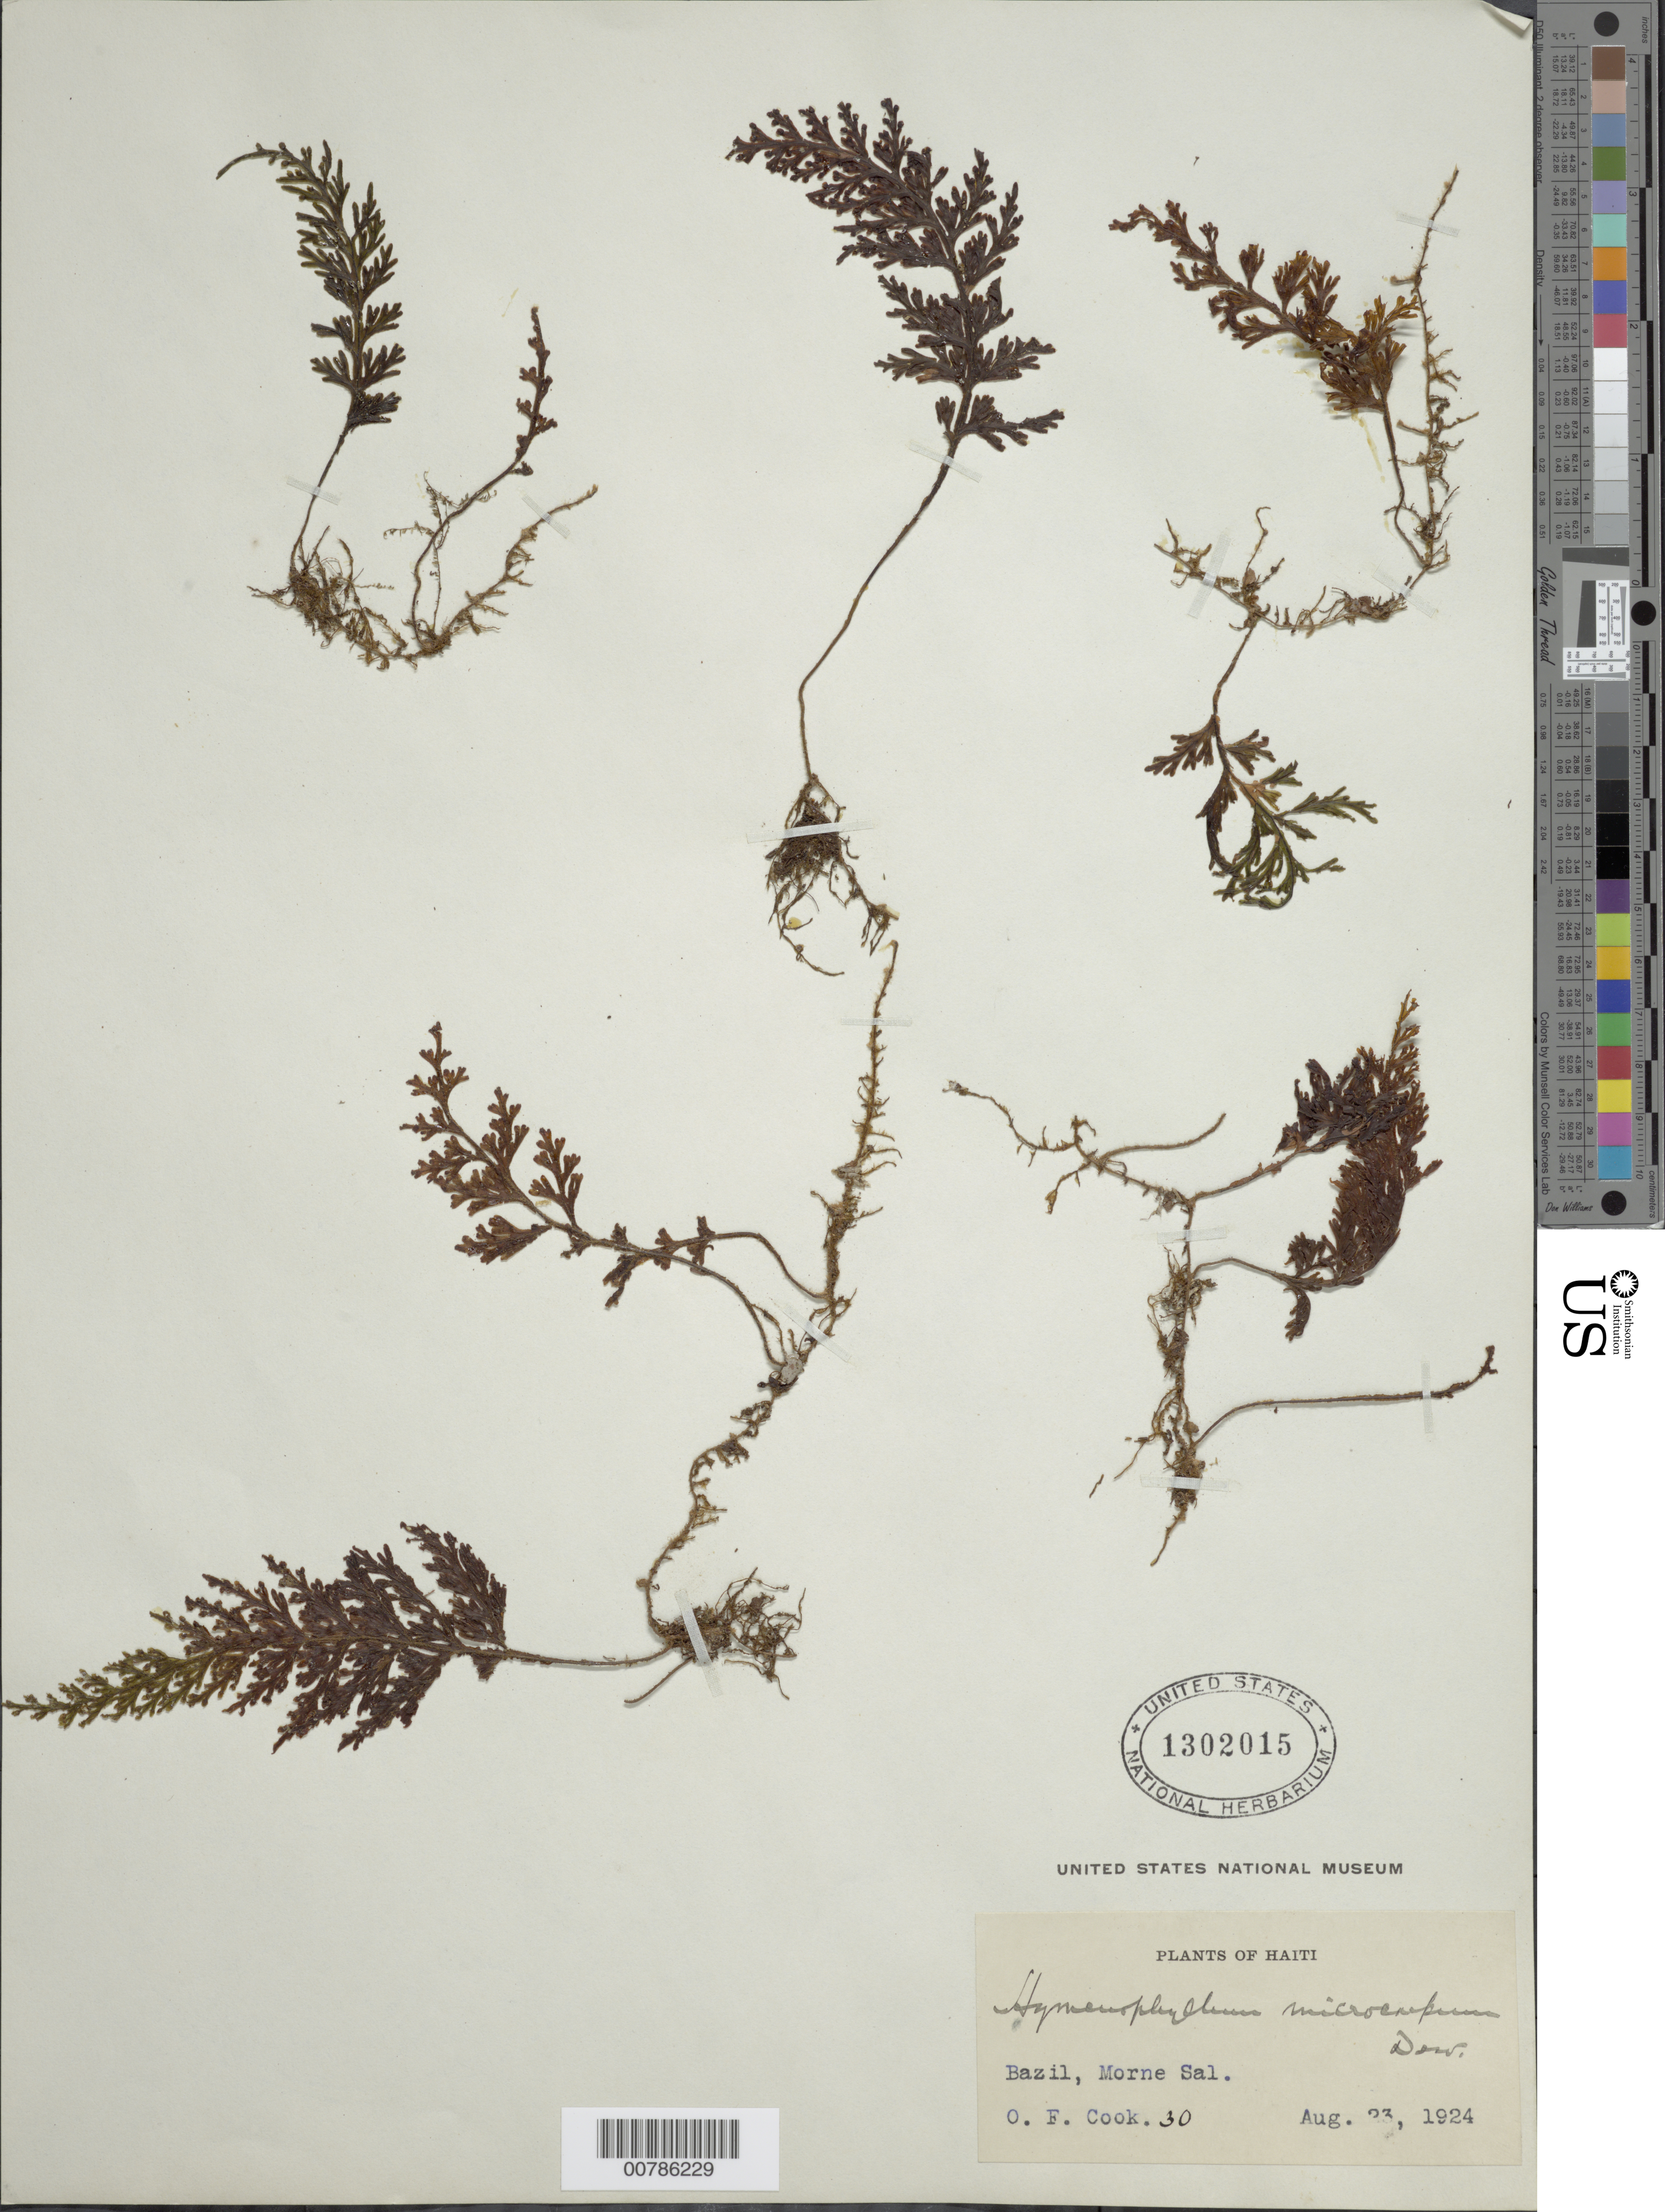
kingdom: Plantae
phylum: Tracheophyta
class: Polypodiopsida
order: Hymenophyllales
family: Hymenophyllaceae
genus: Hymenophyllum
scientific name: Hymenophyllum microcarpum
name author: (Desv.) Lellinger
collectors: O. F. Cook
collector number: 30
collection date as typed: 23 Aug 1924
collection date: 1924-08-23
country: Haiti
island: Hispaniola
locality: Bazil, Morne Sal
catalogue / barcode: US 1302015